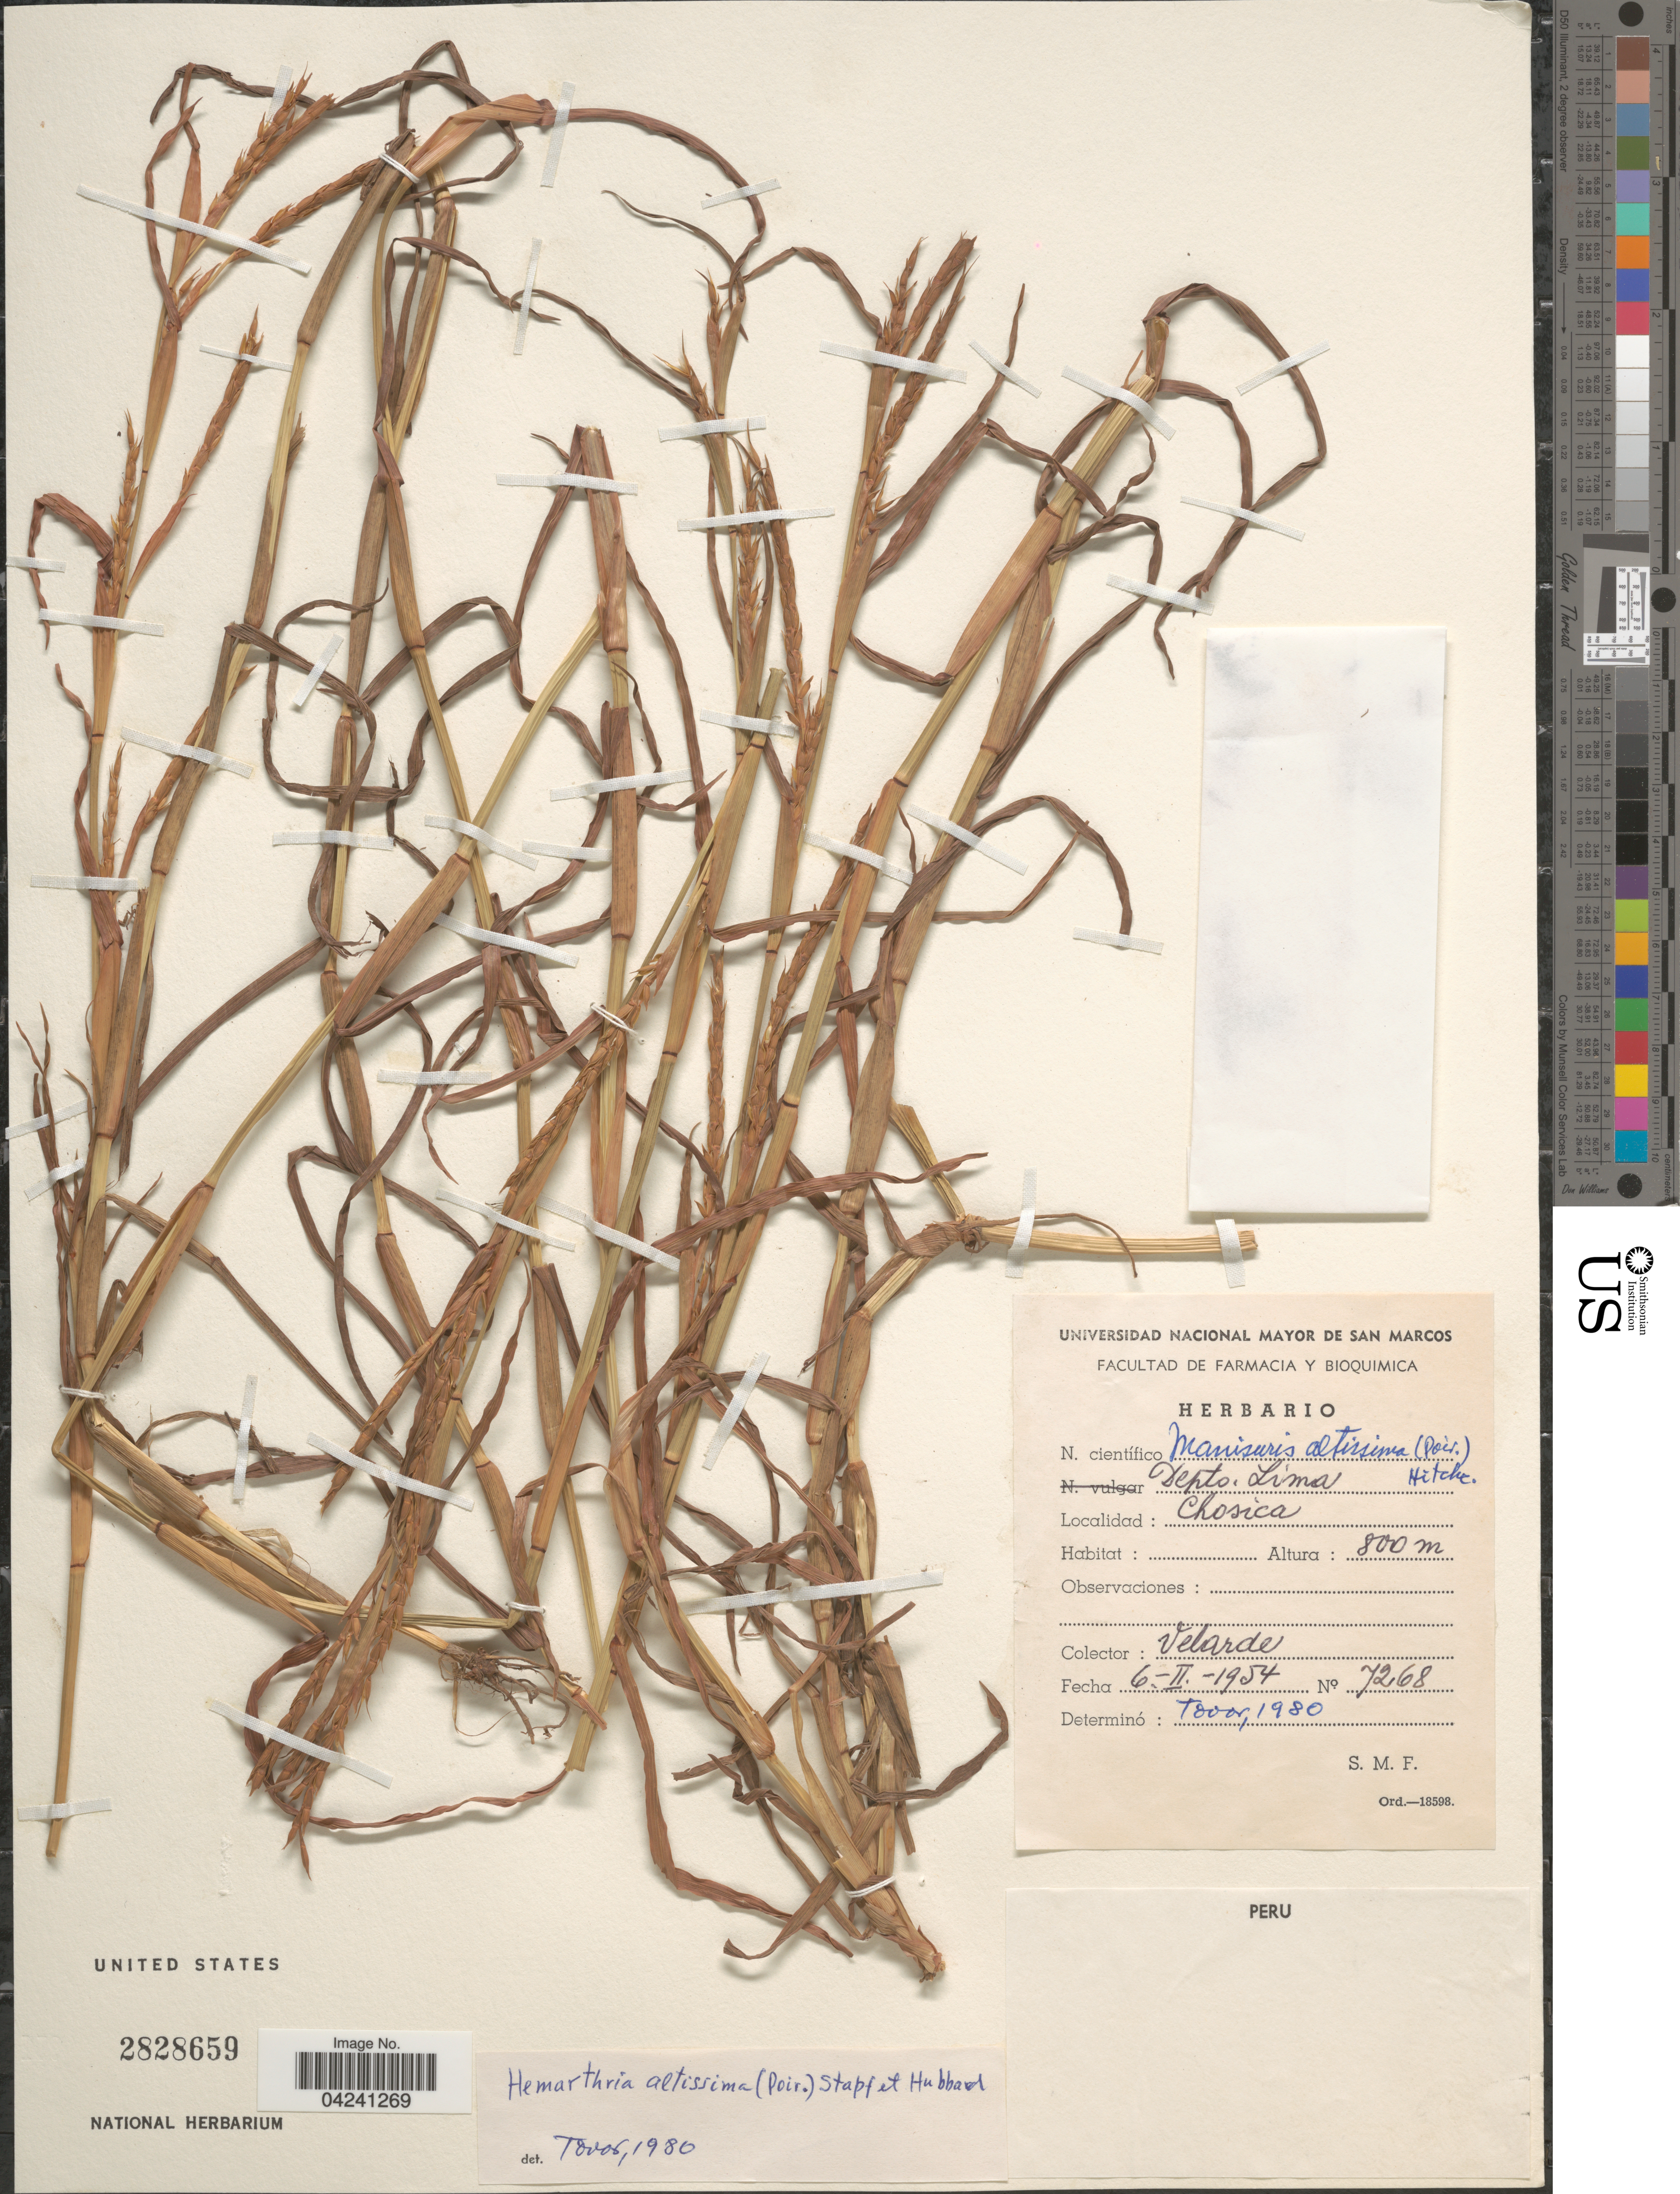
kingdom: Plantae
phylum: Tracheophyta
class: Liliopsida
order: Poales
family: Poaceae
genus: Hemarthria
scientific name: Hemarthria altissima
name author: (Poir.) Stapf & C. E. Hubb.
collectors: -. Velarde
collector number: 7268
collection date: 1954-02-06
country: Peru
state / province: Lima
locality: Depto. Lima. Chosica.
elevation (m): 800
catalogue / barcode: US 2828659